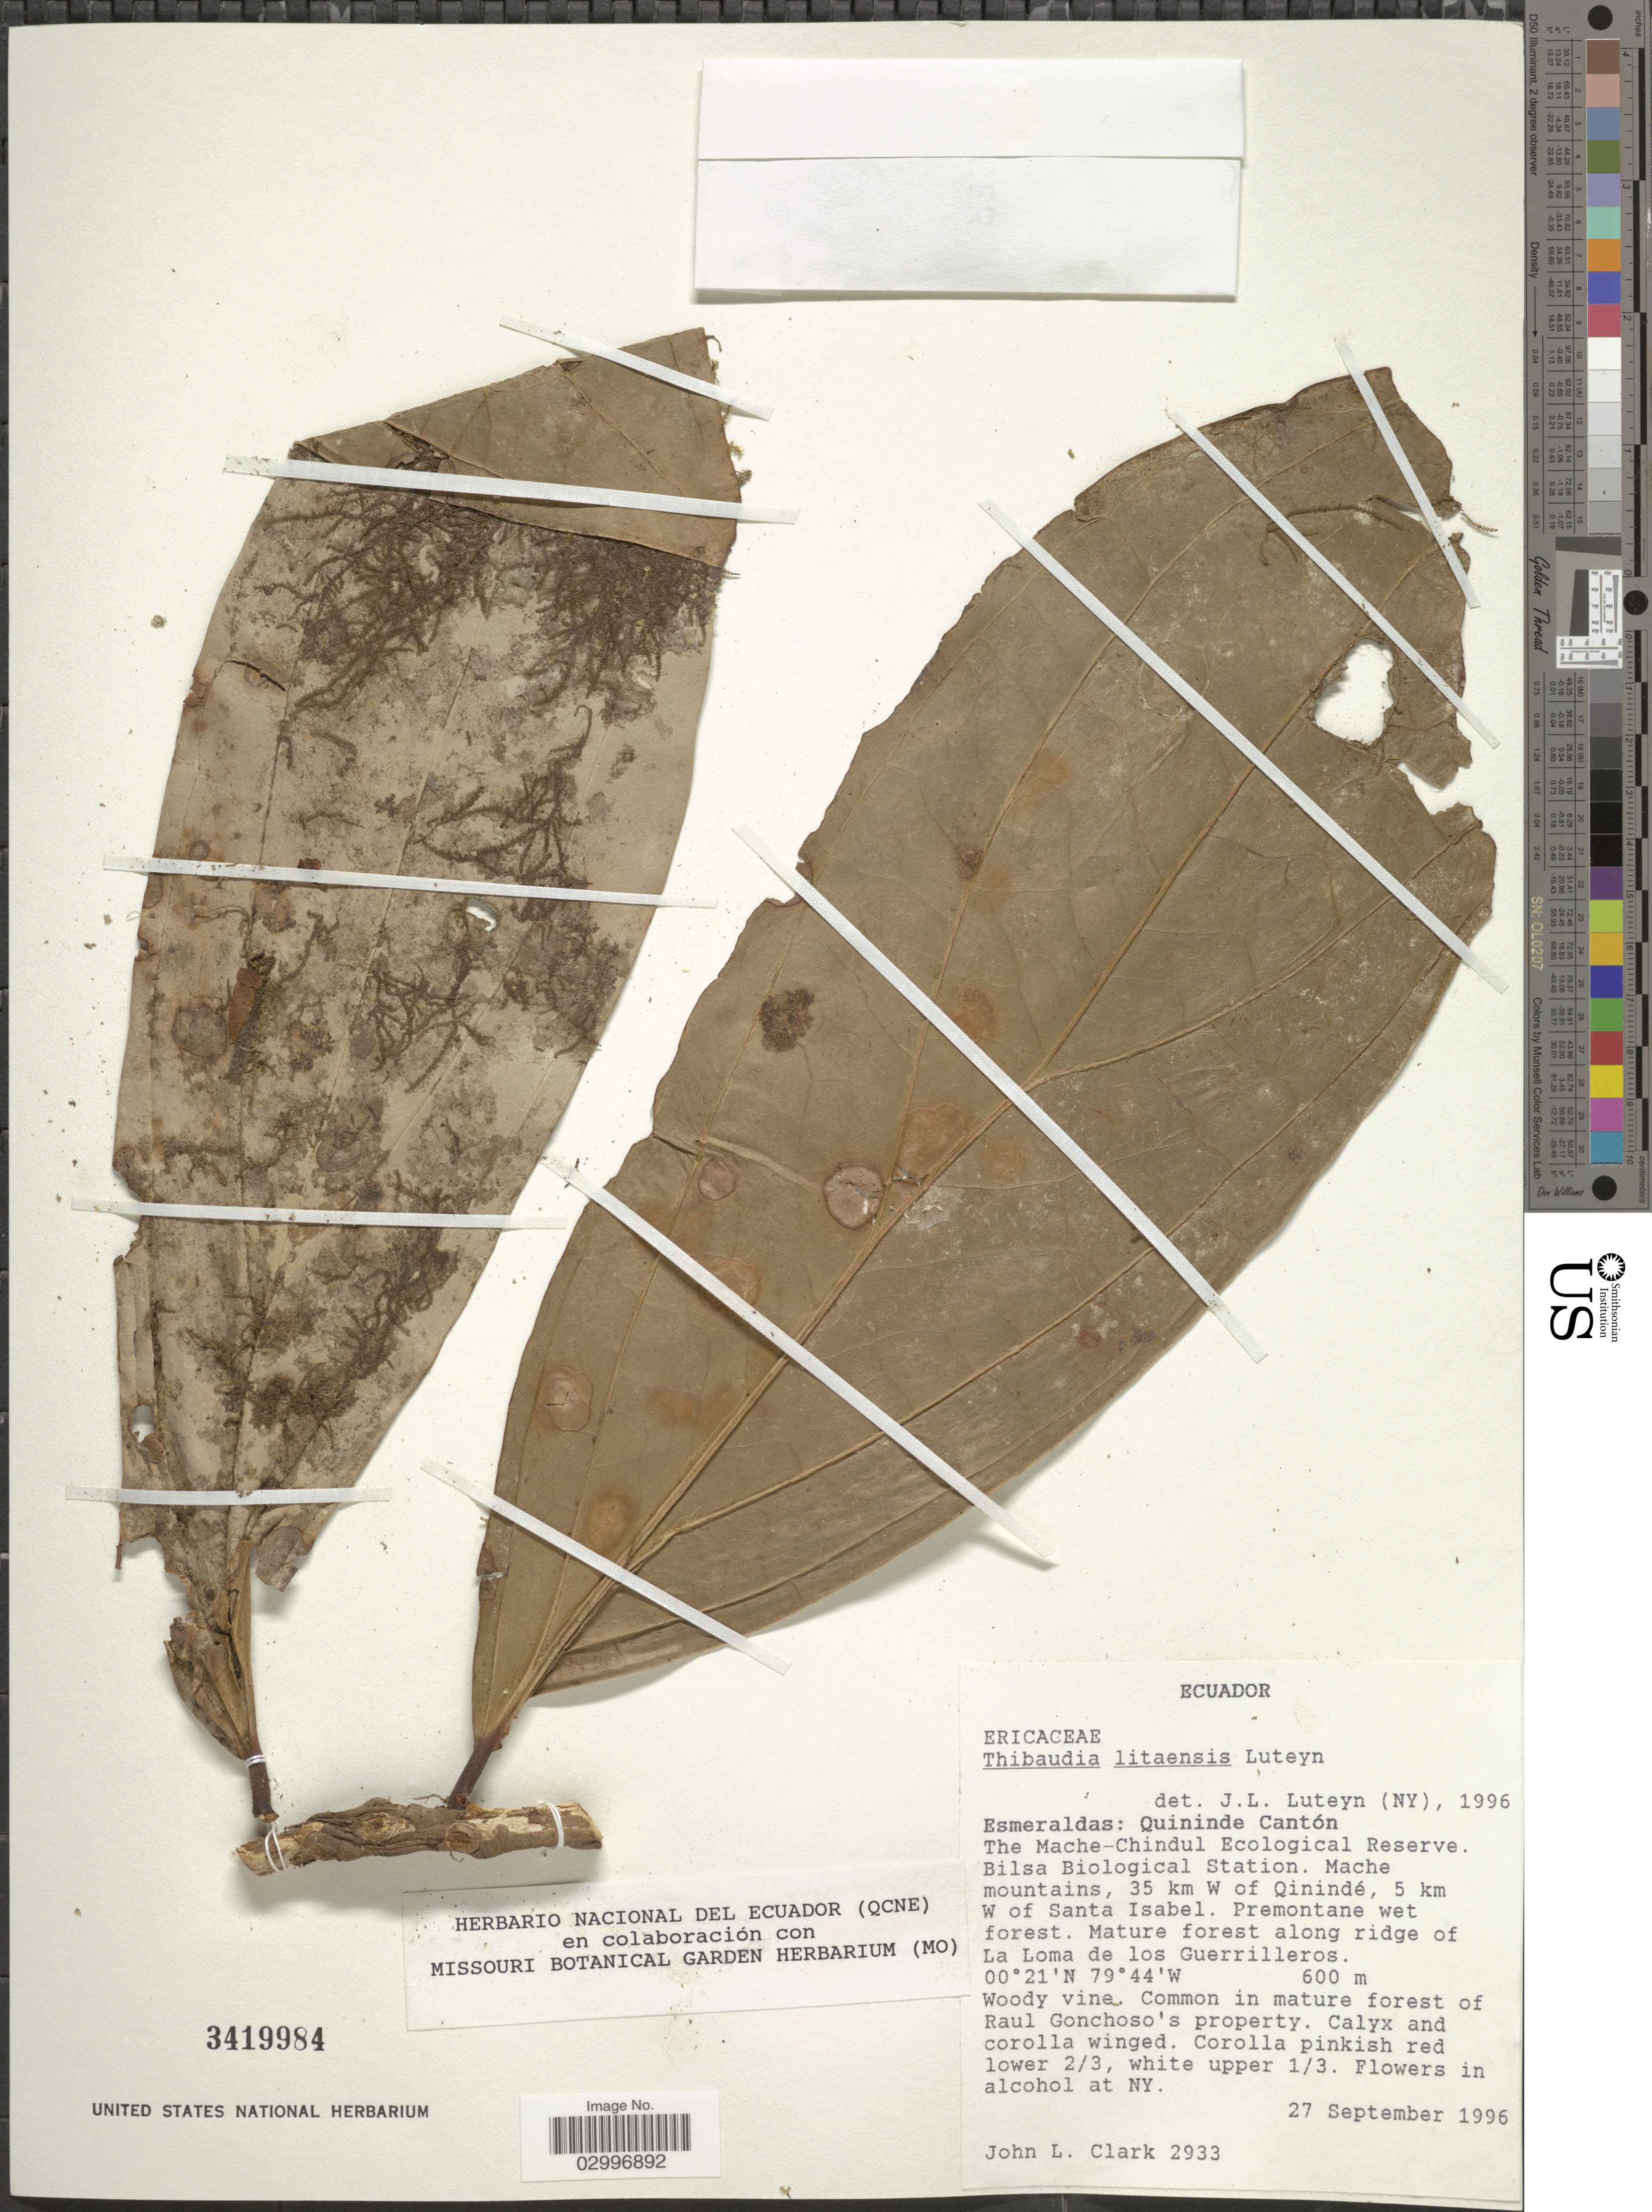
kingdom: Plantae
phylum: Tracheophyta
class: Magnoliopsida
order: Ericales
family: Ericaceae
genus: Thibaudia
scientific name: Thibaudia litensis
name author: Luteyn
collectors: J. L. Clark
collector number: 2933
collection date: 1996-09-27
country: Ecuador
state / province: Esmeraldas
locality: Quininde Cantón, The Mache-Chindul Ecological Reserve, Bilsa Biological Station. Mache mountains, 35 km W of Quinindé, 5 km W of Santa Isabel. Premontane wet forest. Mature forest along ridge of La Loma de los Guerrilleros.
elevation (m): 600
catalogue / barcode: US 3419984